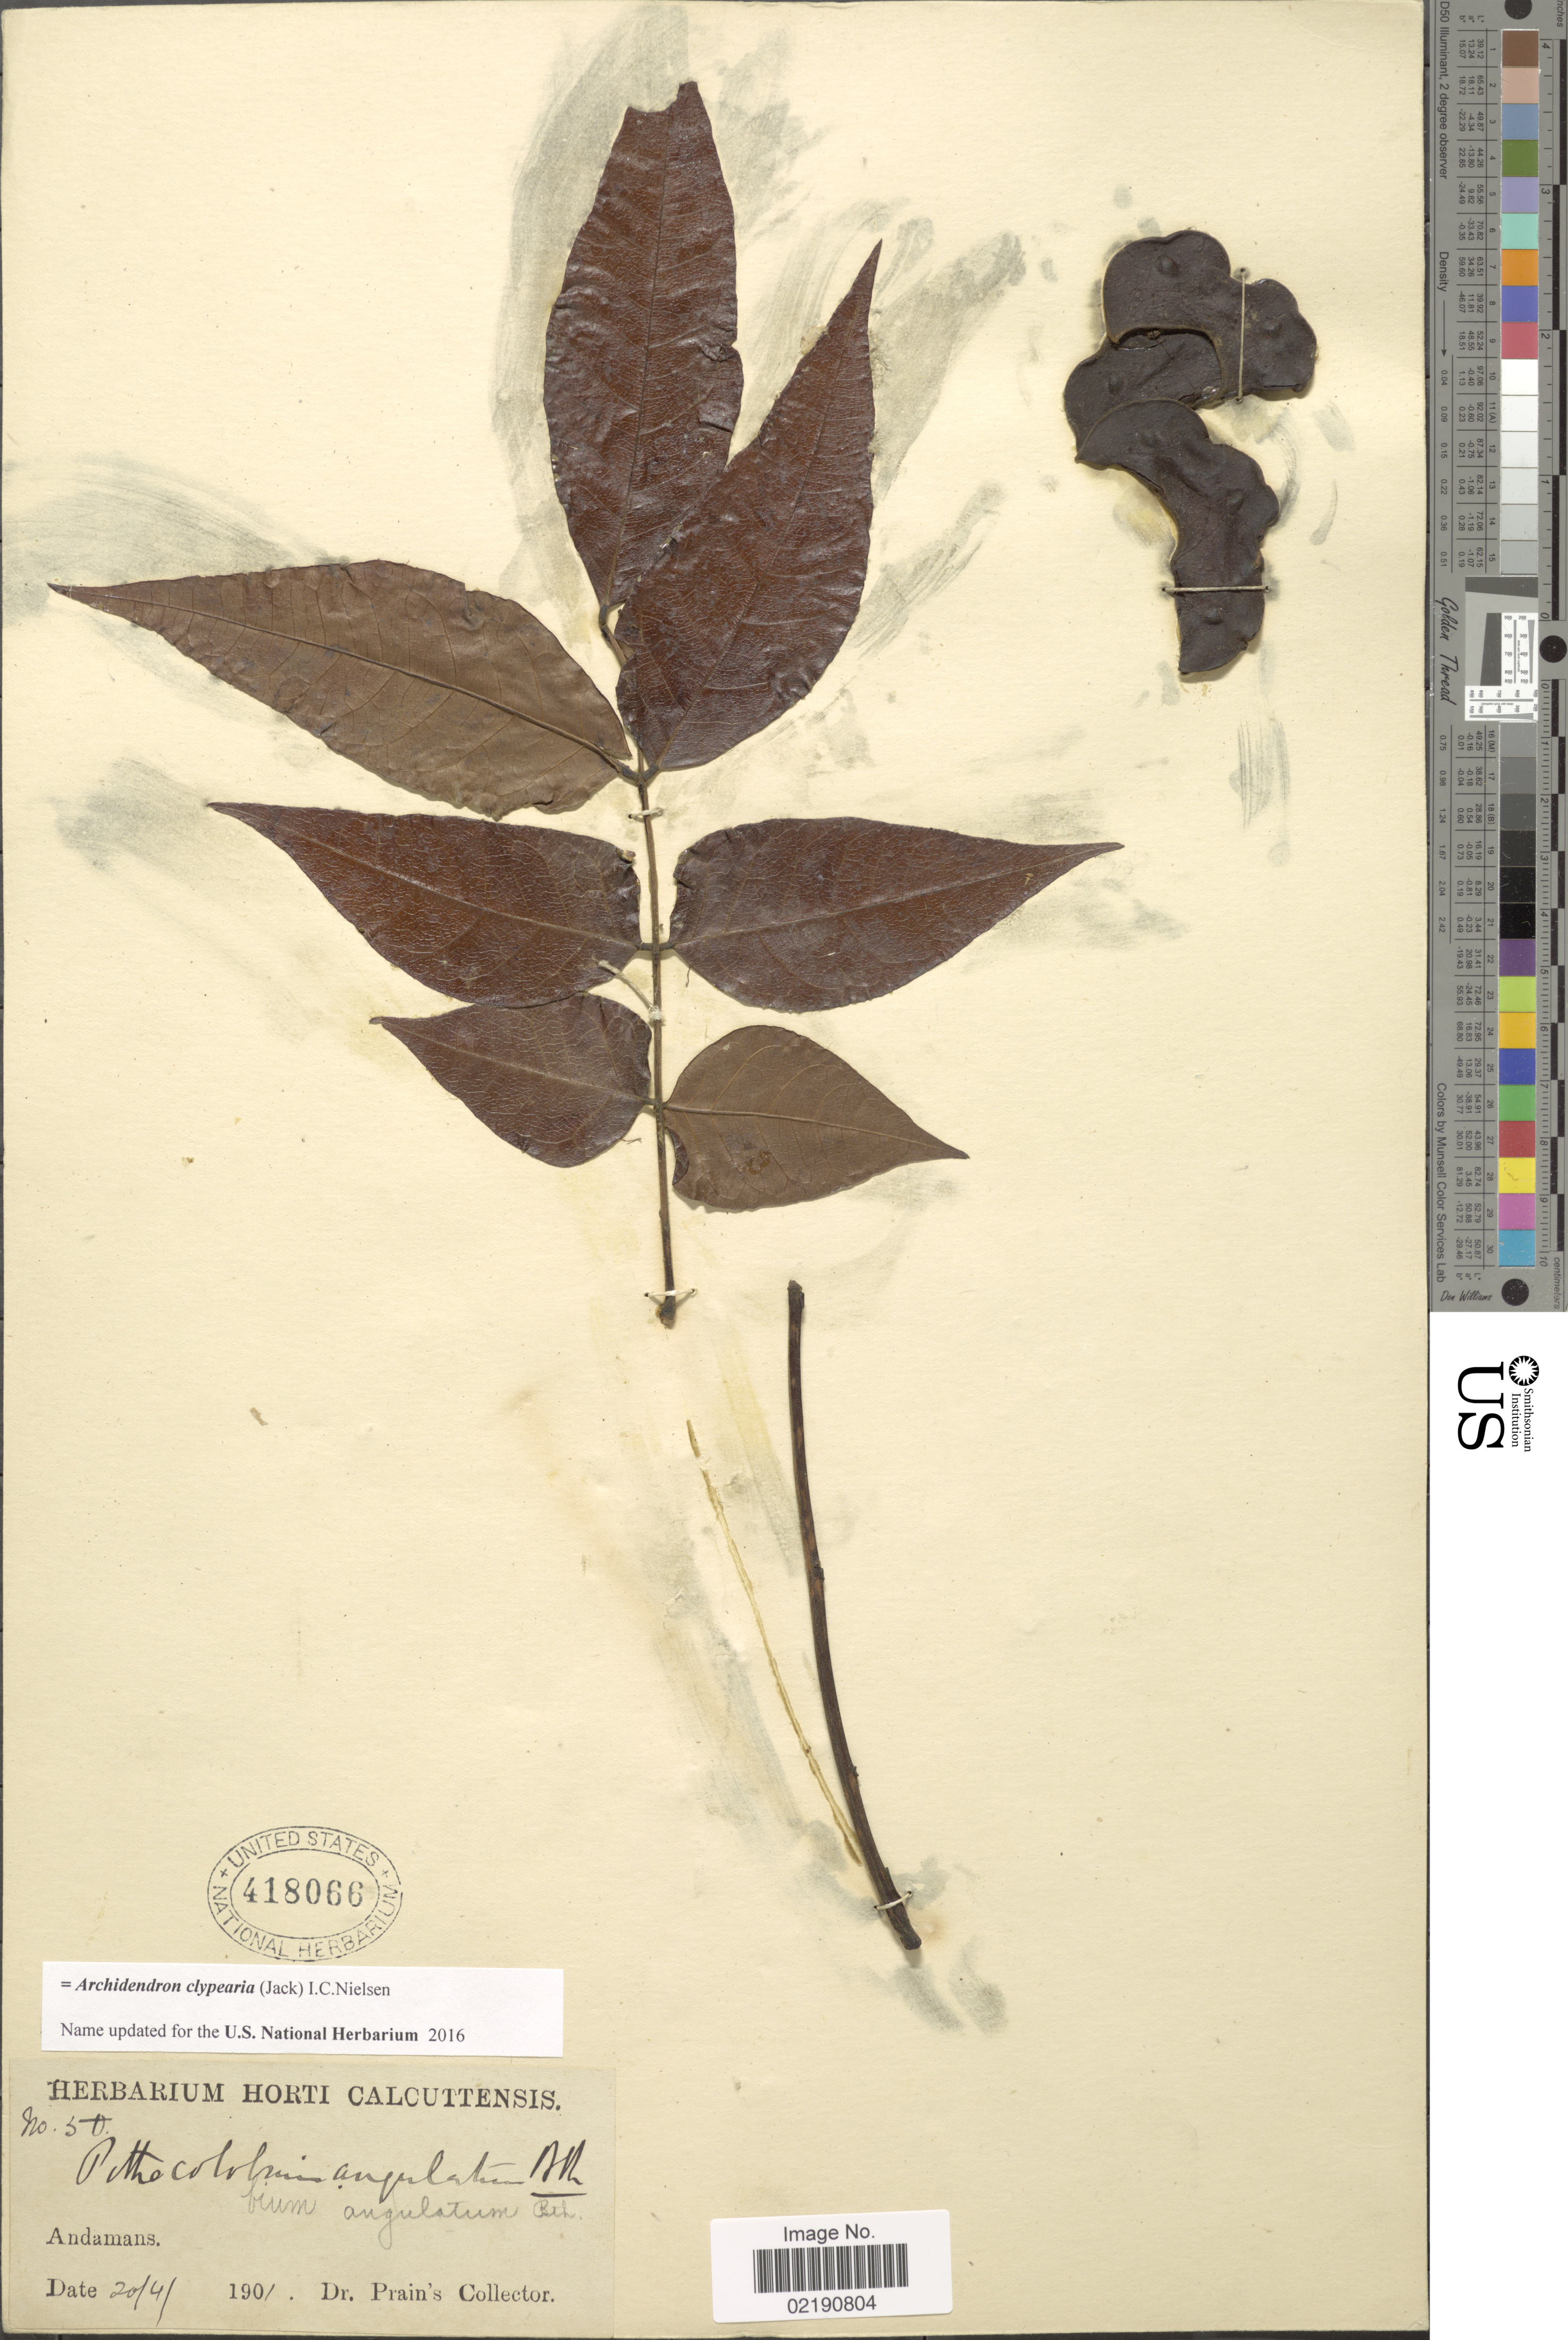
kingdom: Plantae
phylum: Tracheophyta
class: Magnoliopsida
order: Fabales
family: Fabaceae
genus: Archidendron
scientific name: Archidendron clypearia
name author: (Jack) I.C. Nielsen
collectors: Dr. Prain's collector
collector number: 50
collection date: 1901-04-20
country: India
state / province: Andaman and Nicobar Islands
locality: Andamans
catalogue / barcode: US 418066